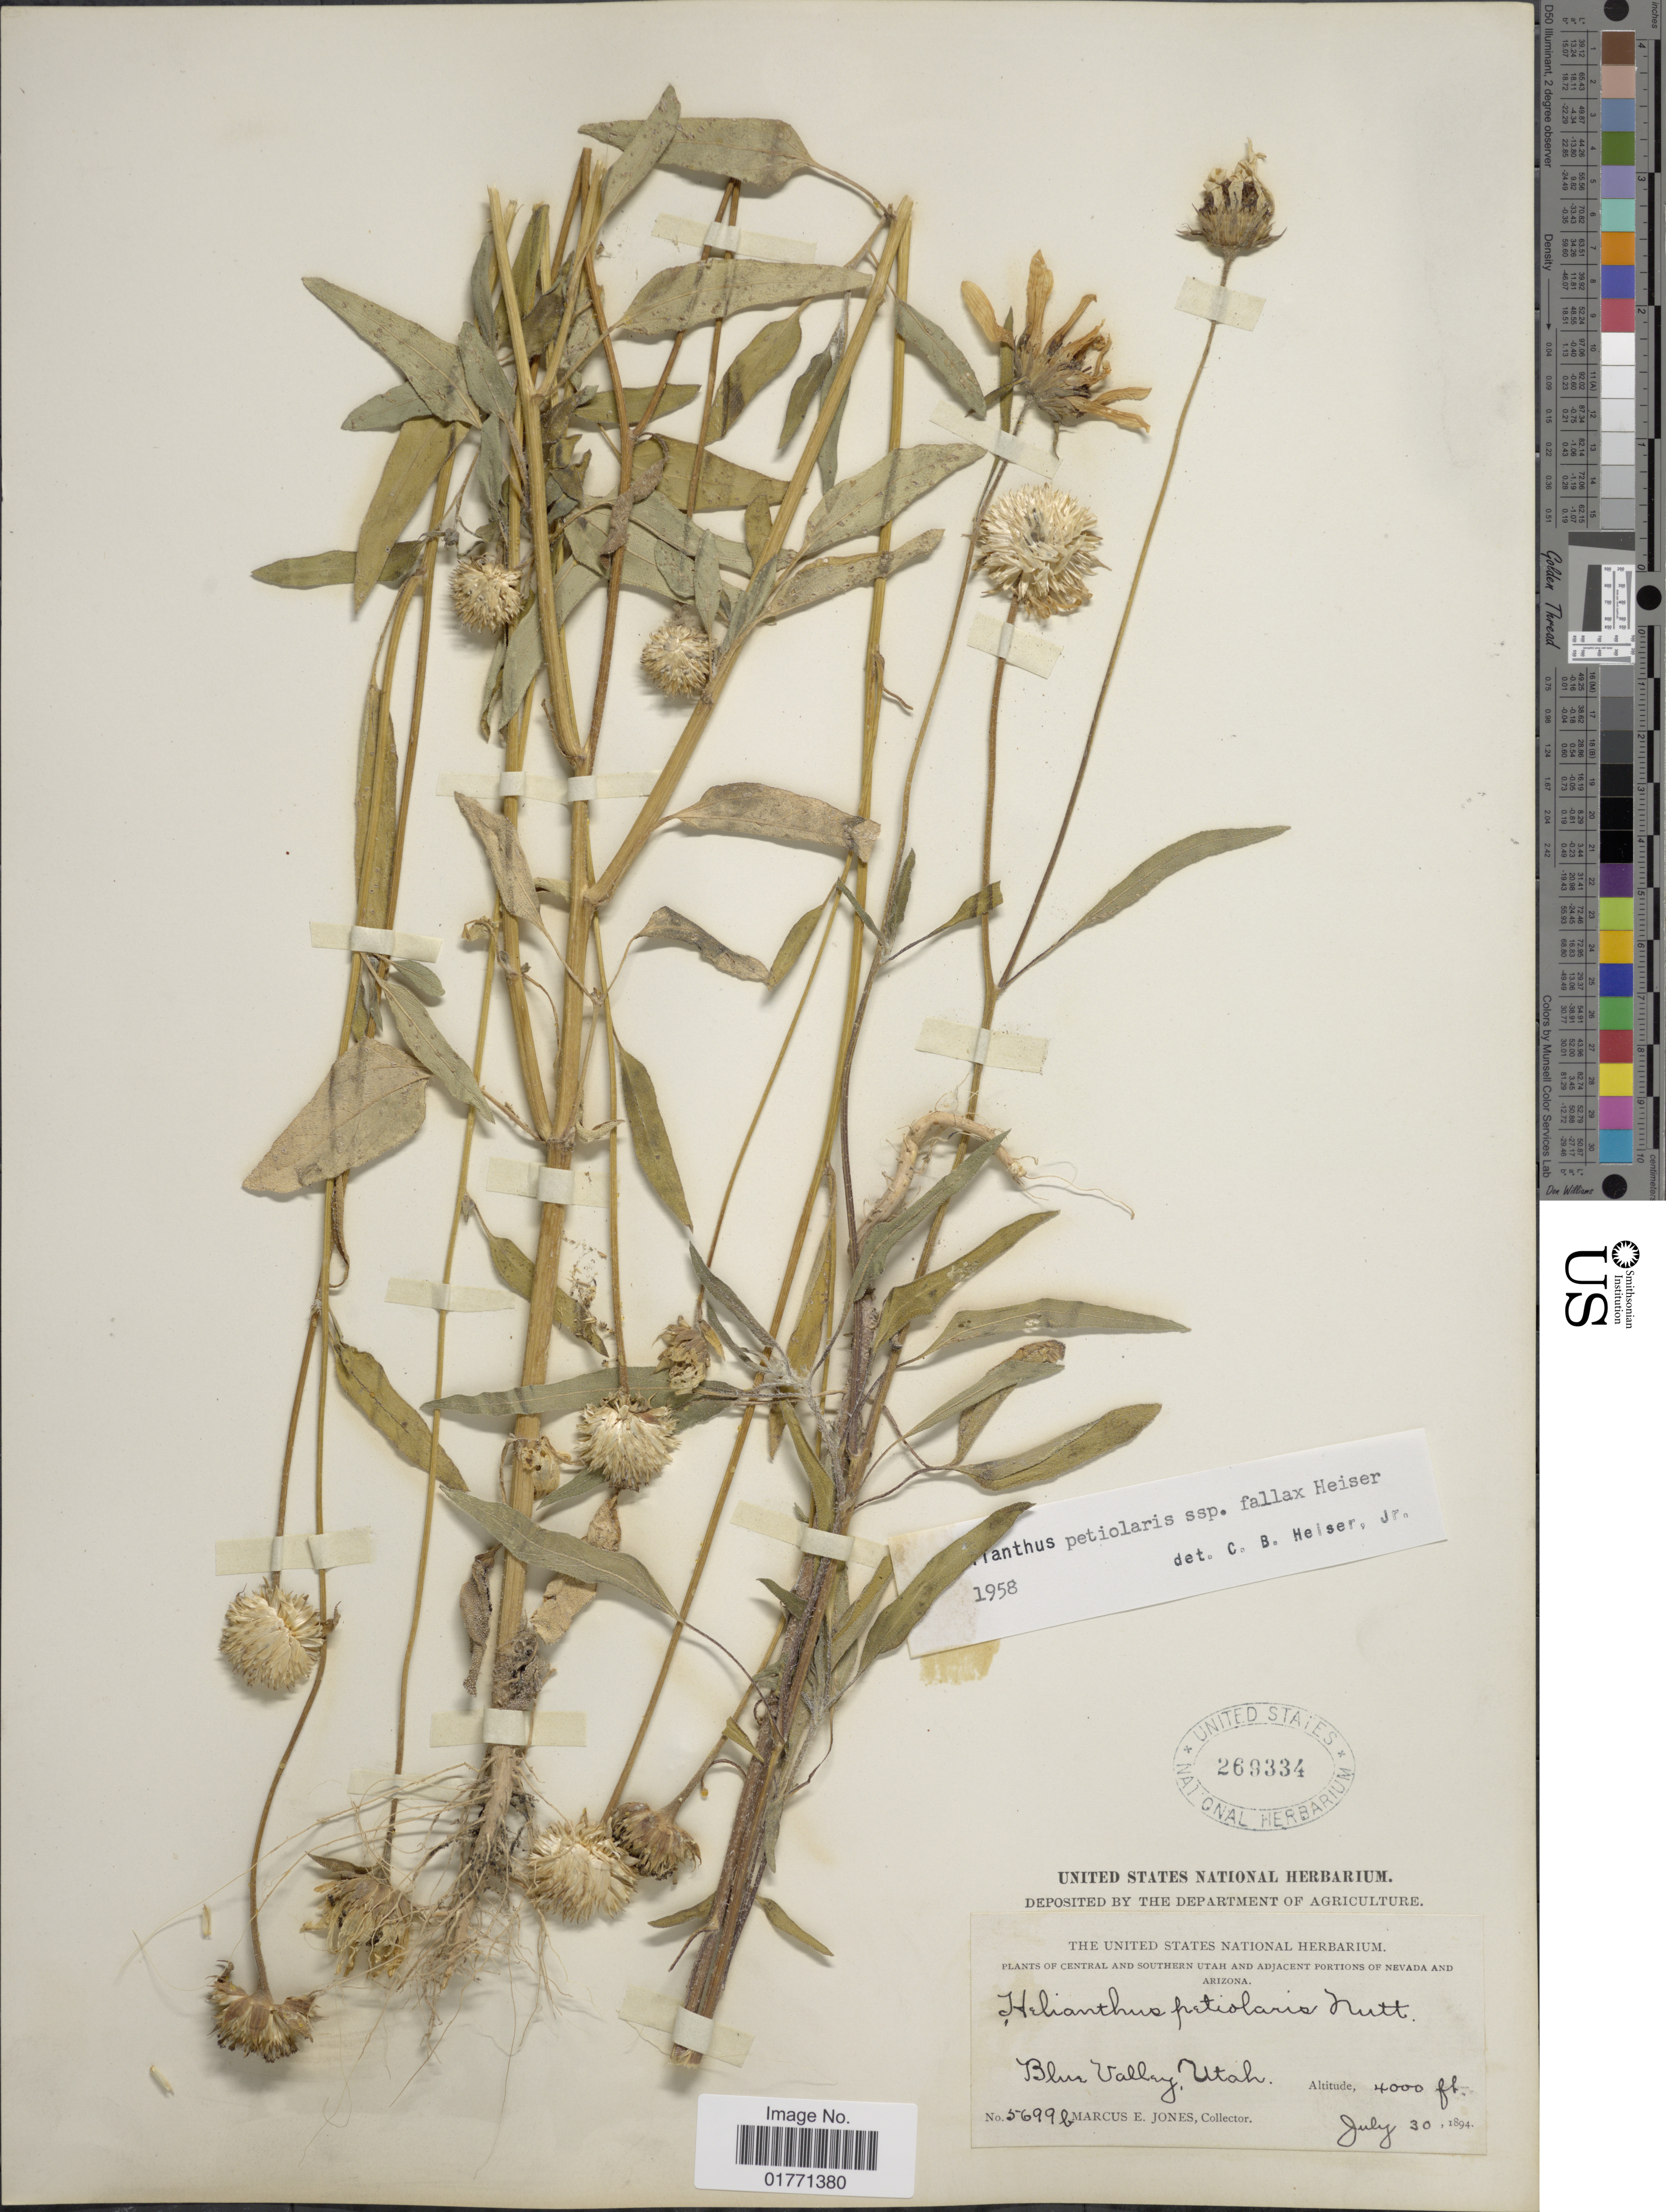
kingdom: Plantae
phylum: Tracheophyta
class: Magnoliopsida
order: Asterales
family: Asteraceae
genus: Helianthus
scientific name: Helianthus petiolaris subsp. fallax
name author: Heiser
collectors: M. E. Jones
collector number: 5699b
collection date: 1894-07-30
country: United States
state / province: Utah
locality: Blue Valley.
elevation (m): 1219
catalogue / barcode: US 269334